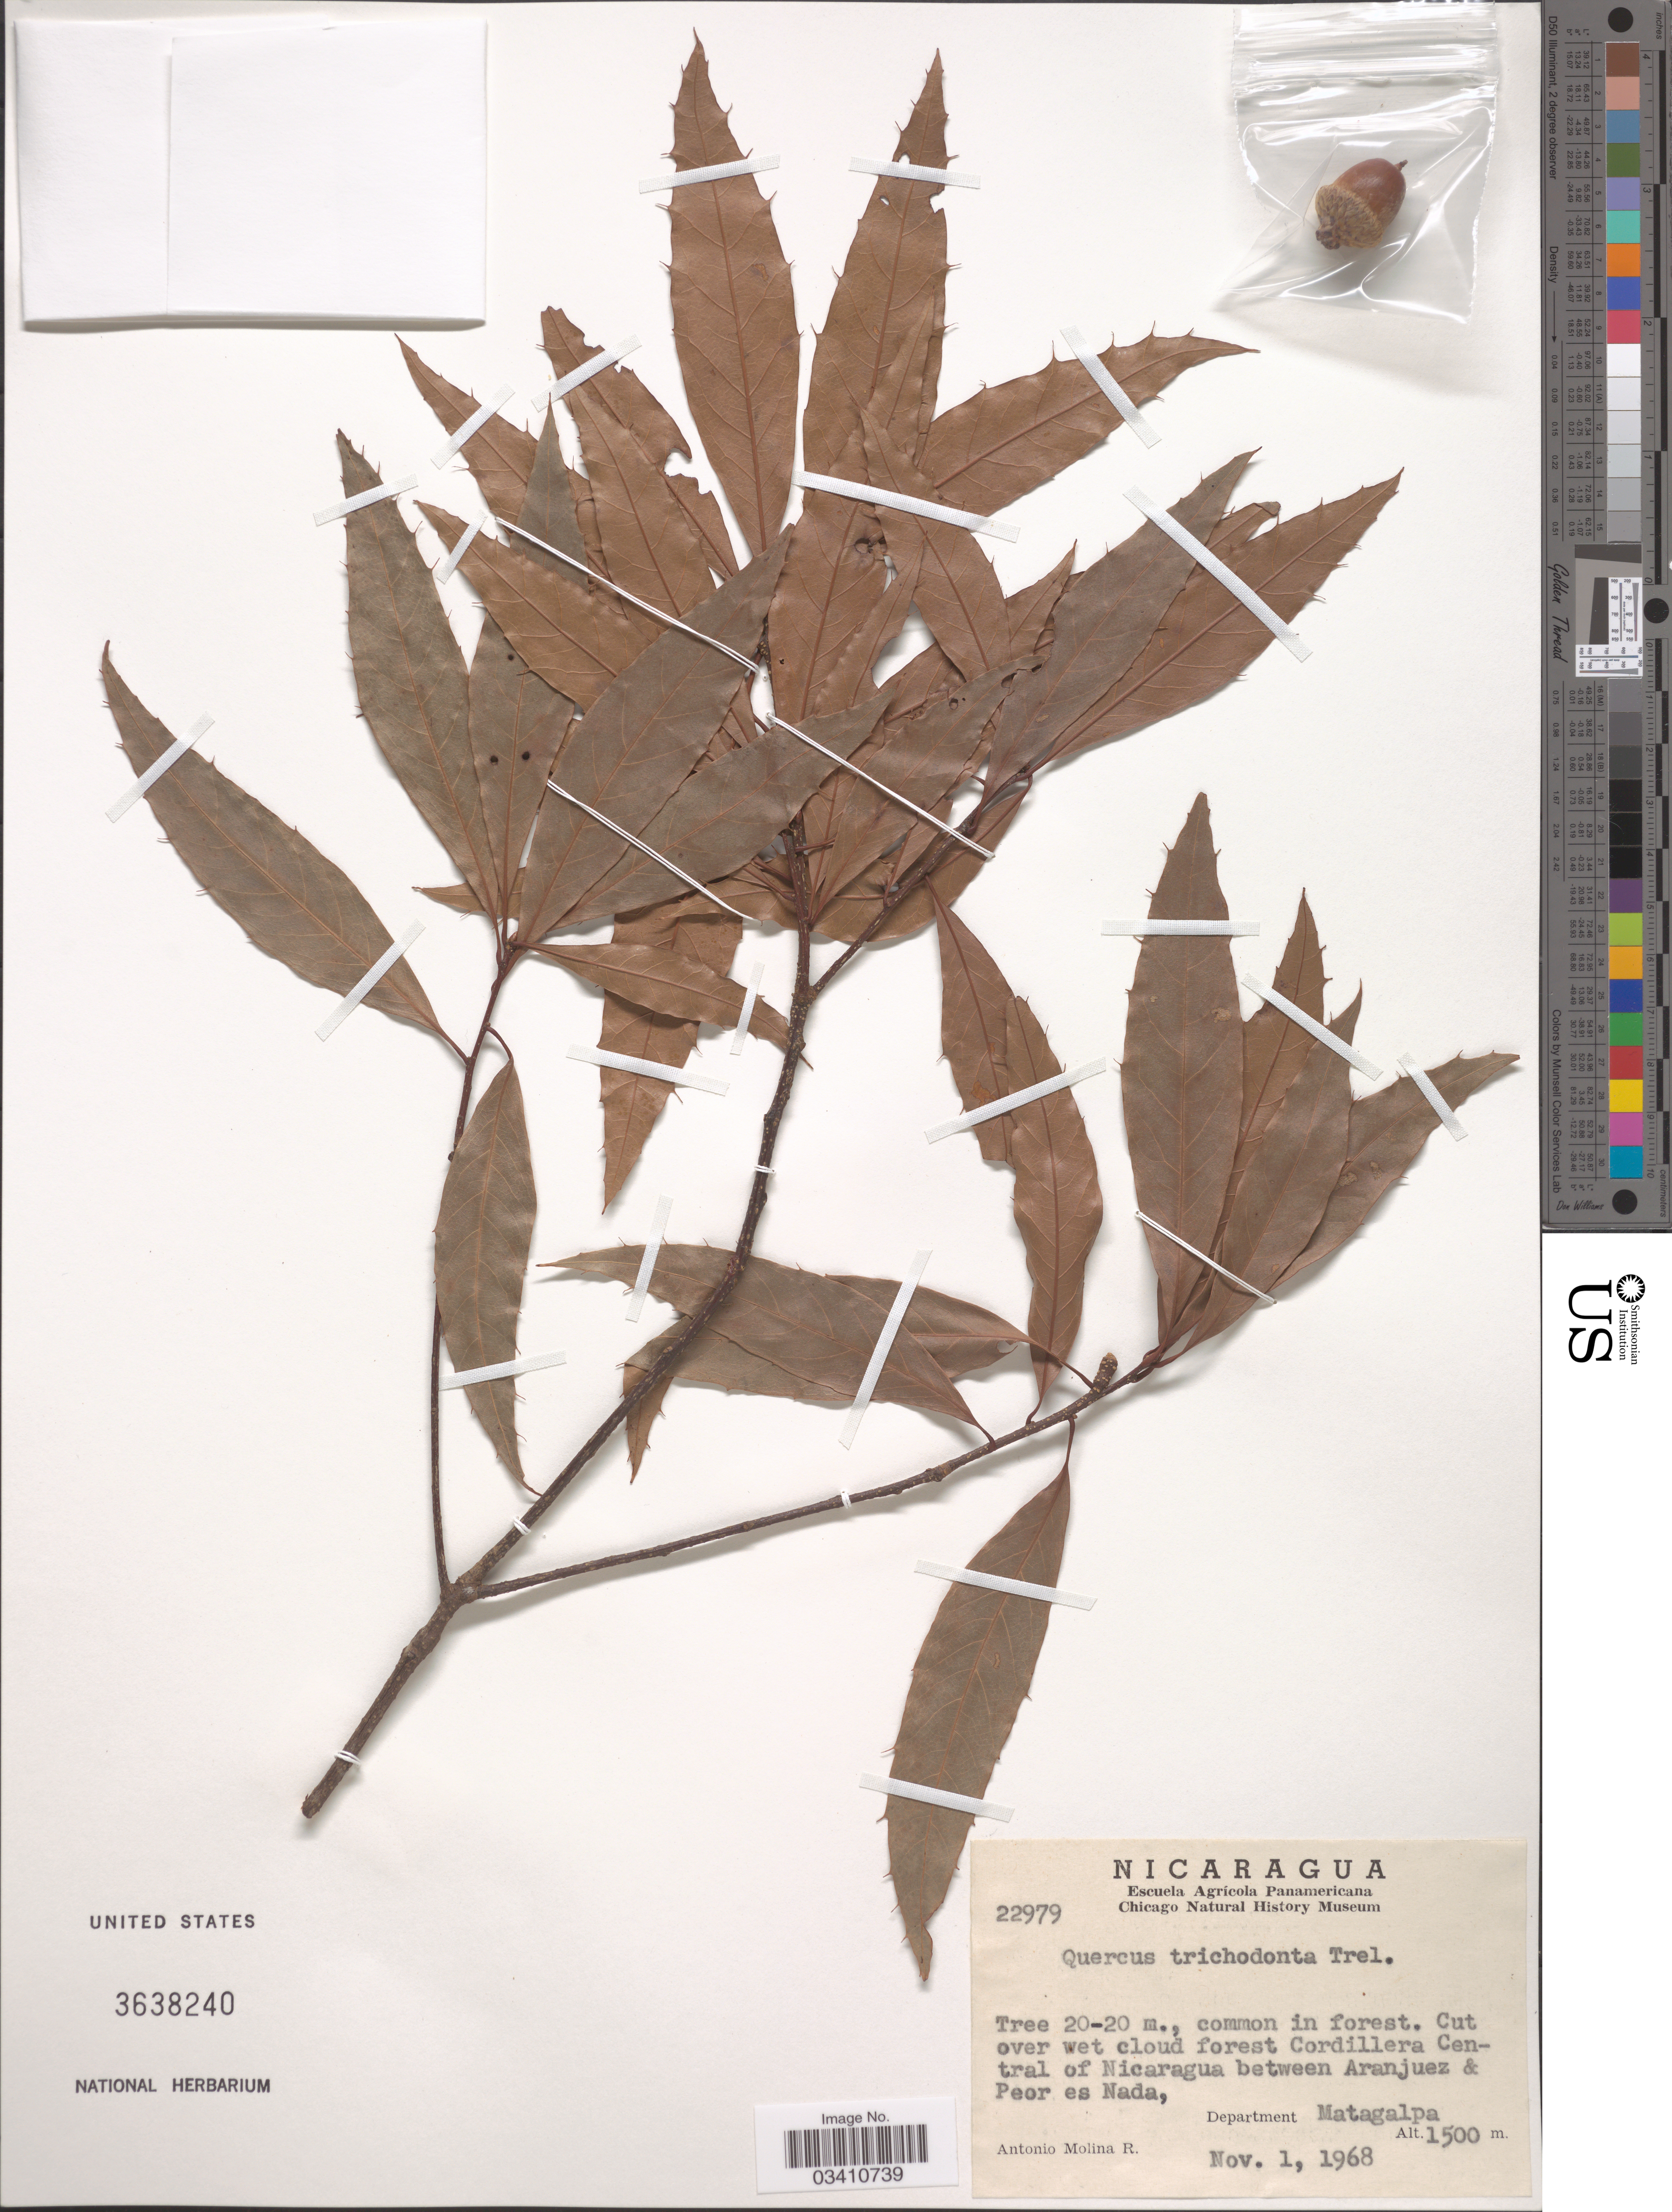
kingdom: Plantae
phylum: Tracheophyta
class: Magnoliopsida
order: Fagales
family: Fagaceae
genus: Quercus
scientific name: Quercus trichodonta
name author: Trel.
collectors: A. Molina R.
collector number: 22979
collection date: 1968-11-01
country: Nicaragua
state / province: Matagalpa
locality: Cordillera Central of Nicaragua between Aranjuez & Peor es Nada, Department Matagalpa.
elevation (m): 1500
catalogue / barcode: US 3638240